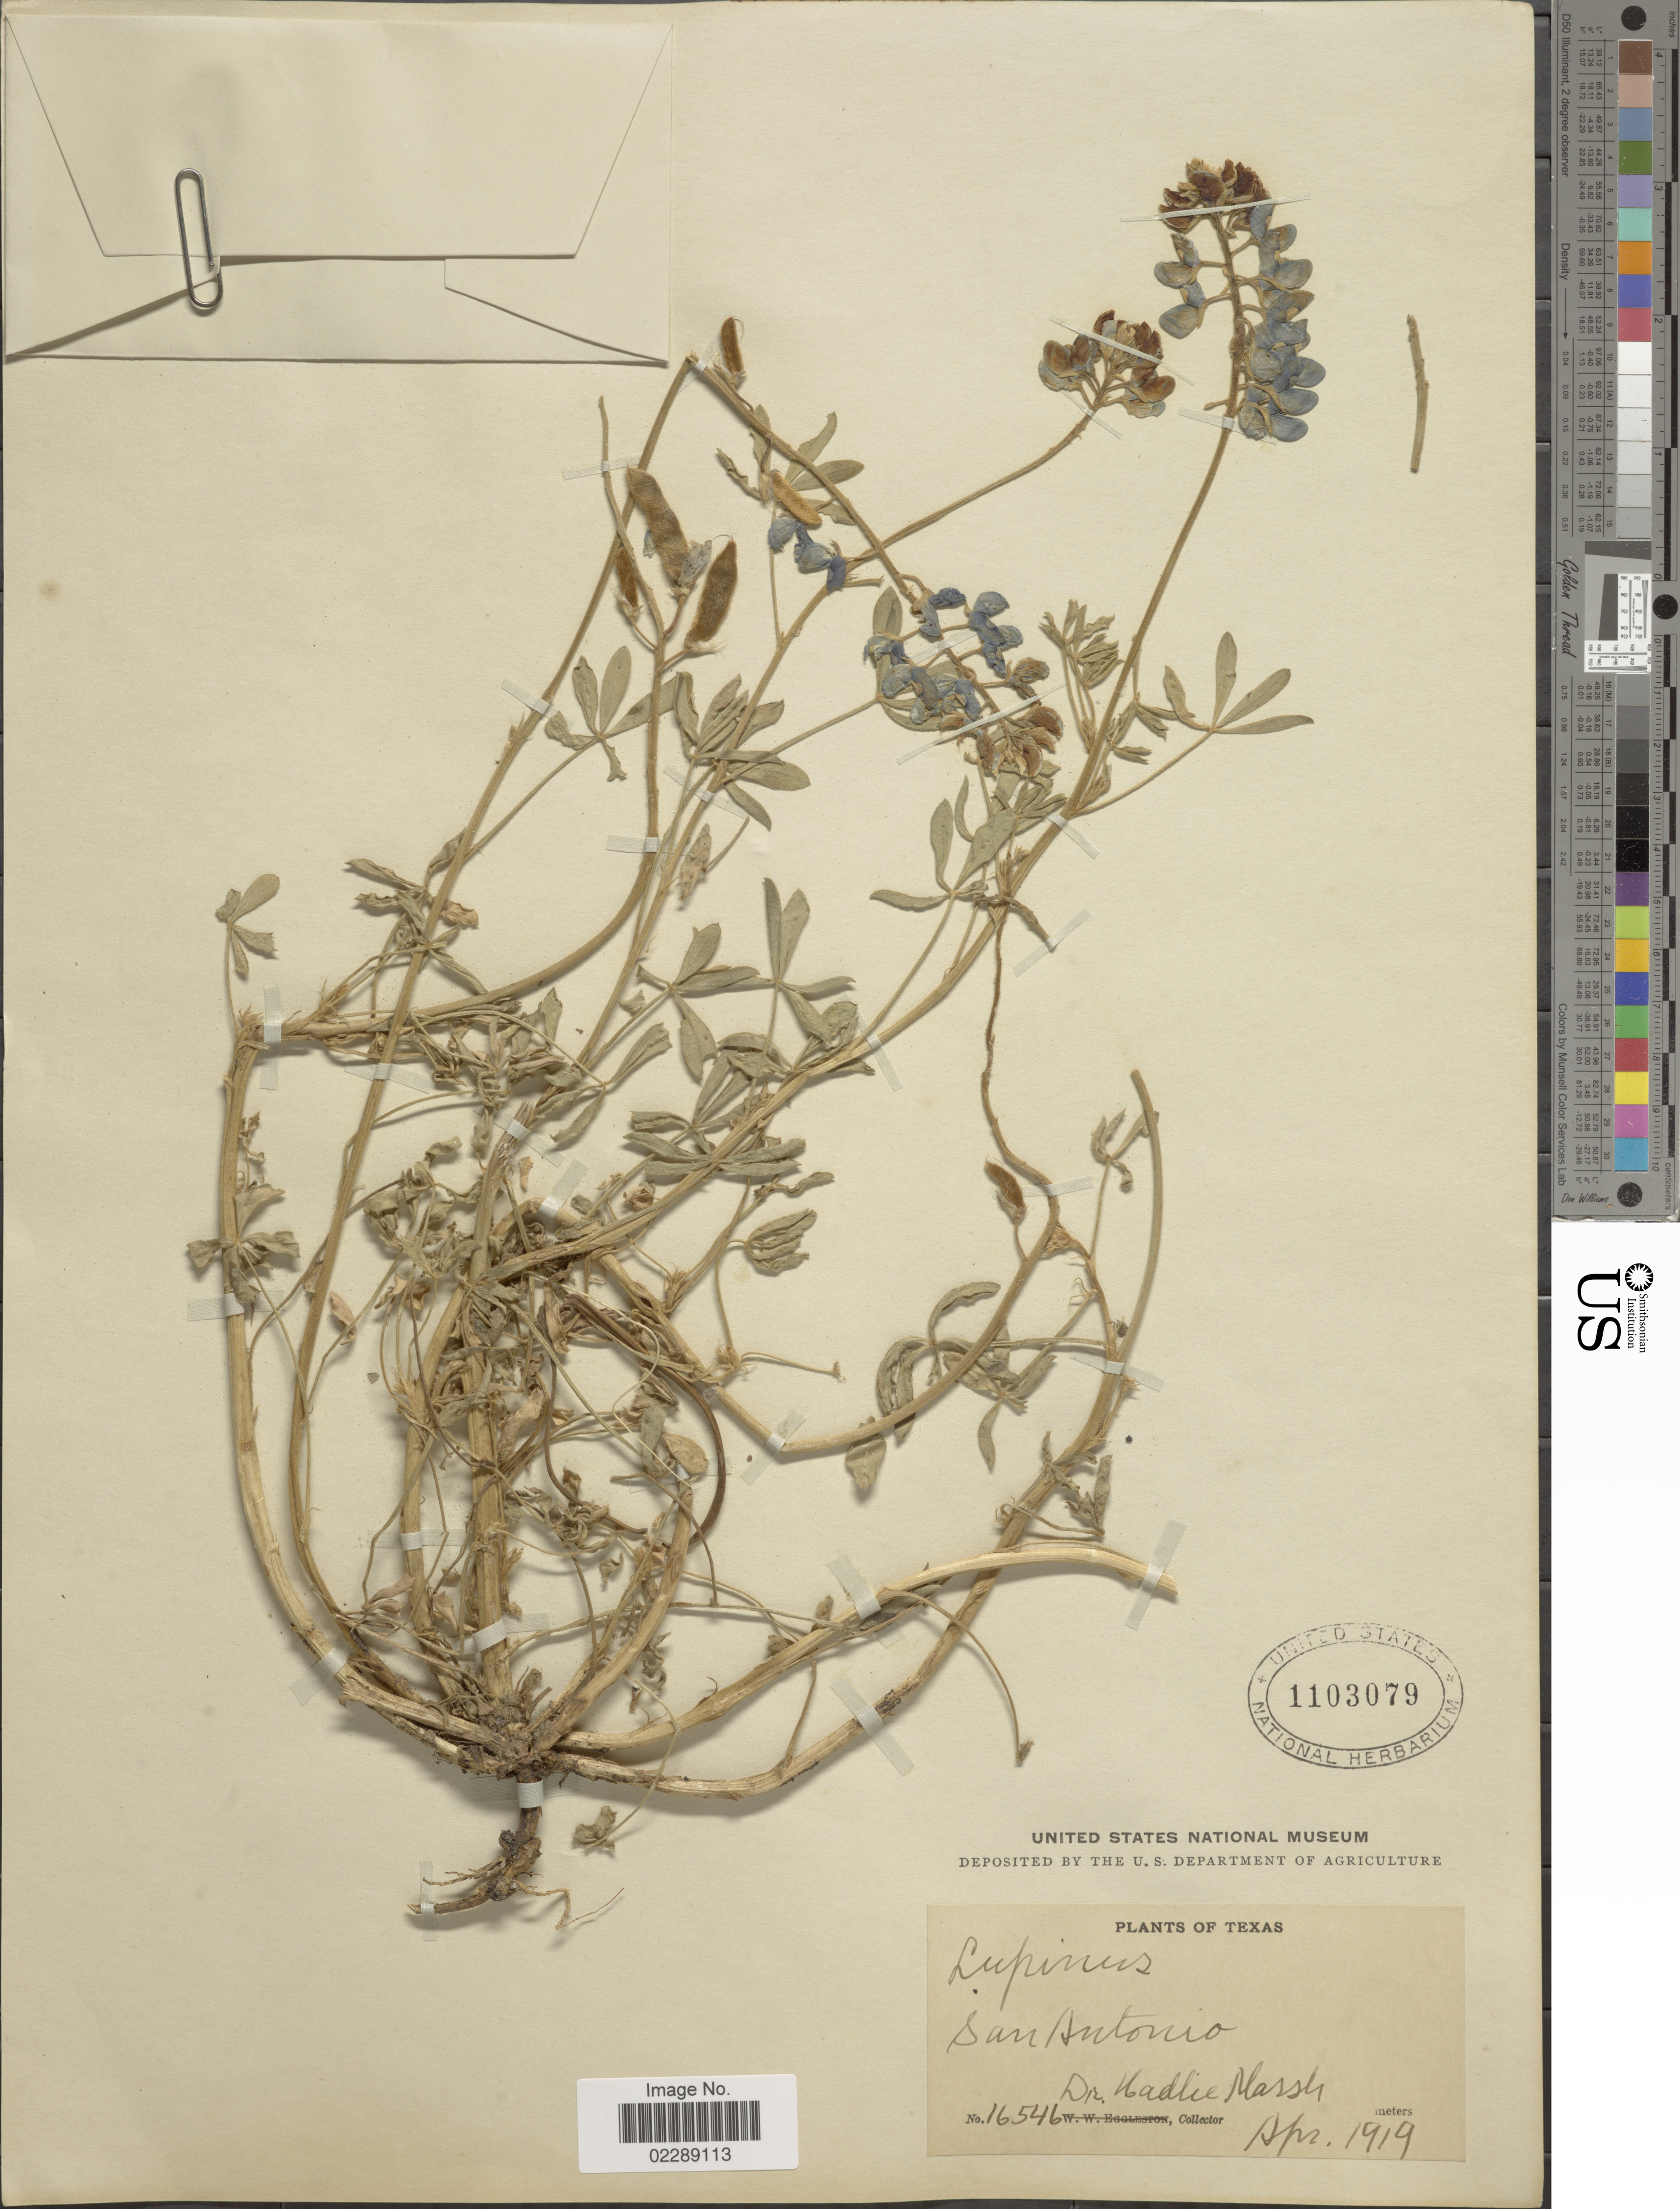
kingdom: Plantae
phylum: Tracheophyta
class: Magnoliopsida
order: Fabales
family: Fabaceae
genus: Lupinus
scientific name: Lupinus sp.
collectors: H. Marsh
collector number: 16546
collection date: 1919-04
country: United States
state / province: Texas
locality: San Antonio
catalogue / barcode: US 1103079